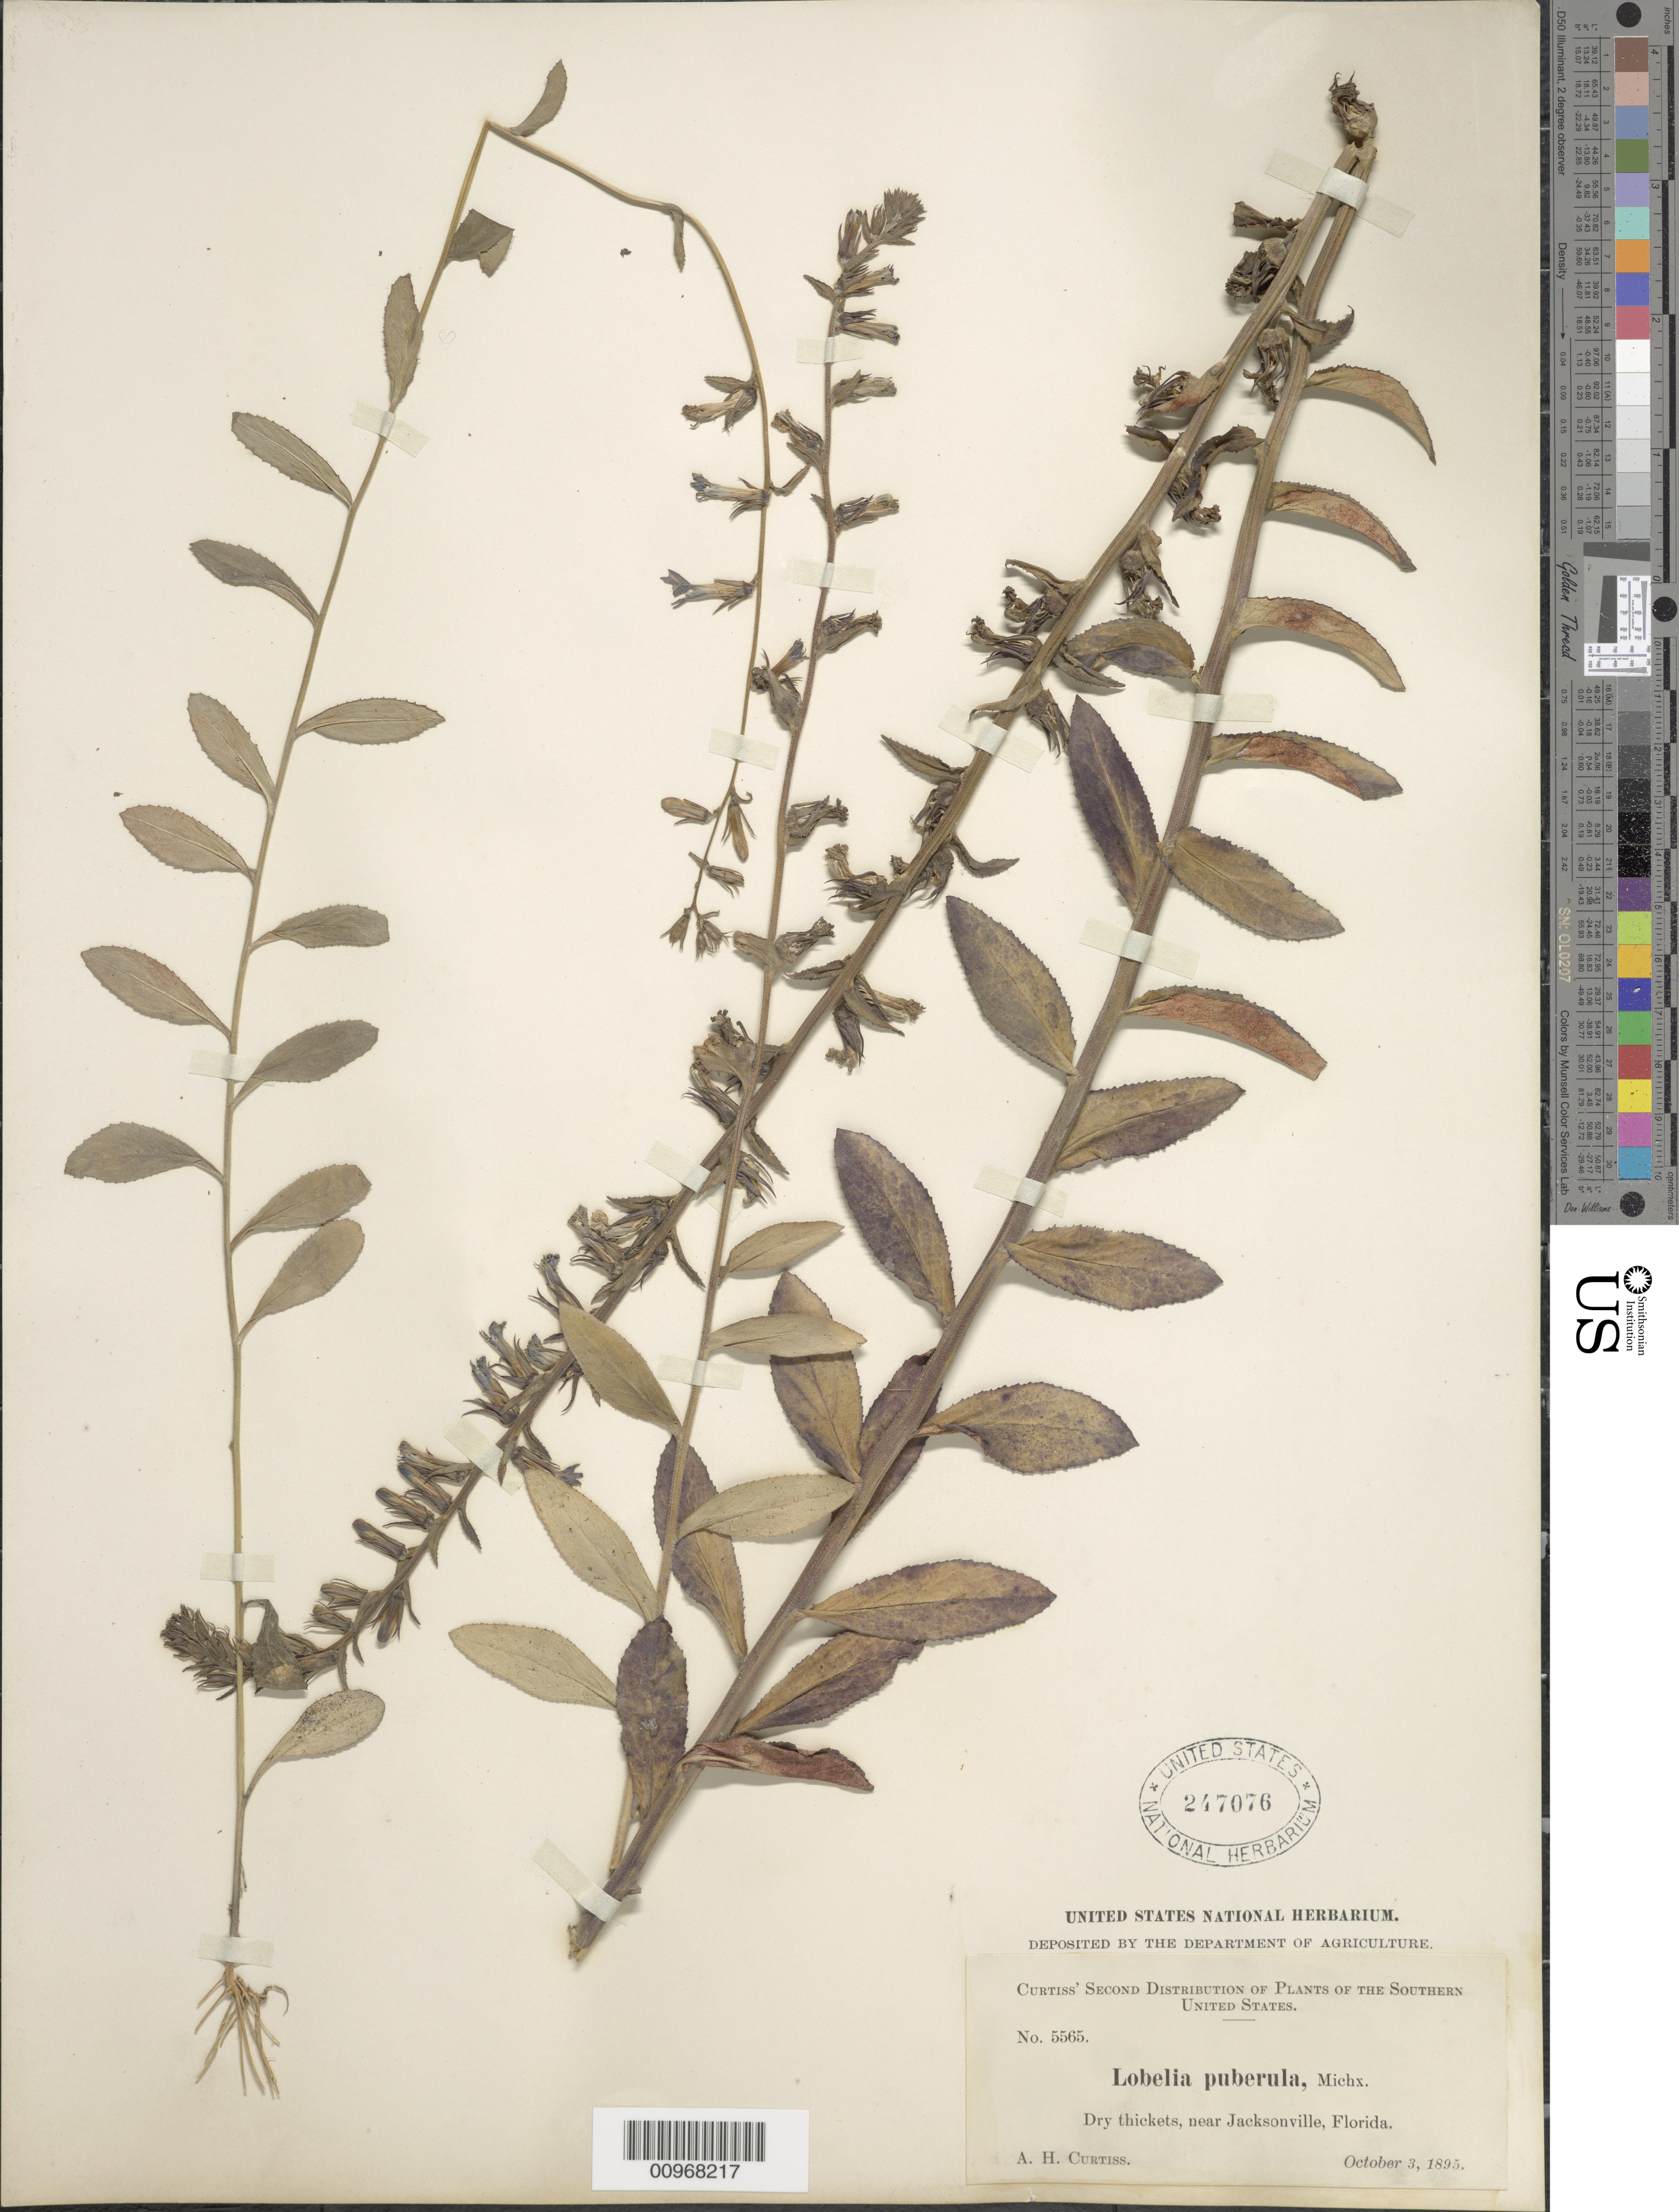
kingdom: Plantae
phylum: Tracheophyta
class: Magnoliopsida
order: Asterales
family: Campanulaceae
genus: Lobelia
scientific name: Lobelia puberula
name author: Michx.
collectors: A. H. Curtiss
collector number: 5565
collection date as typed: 3 Oct 1895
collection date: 1895-10-03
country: United States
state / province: Florida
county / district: Duval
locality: Near Jacksonville.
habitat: dry thickets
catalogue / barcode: US 247076